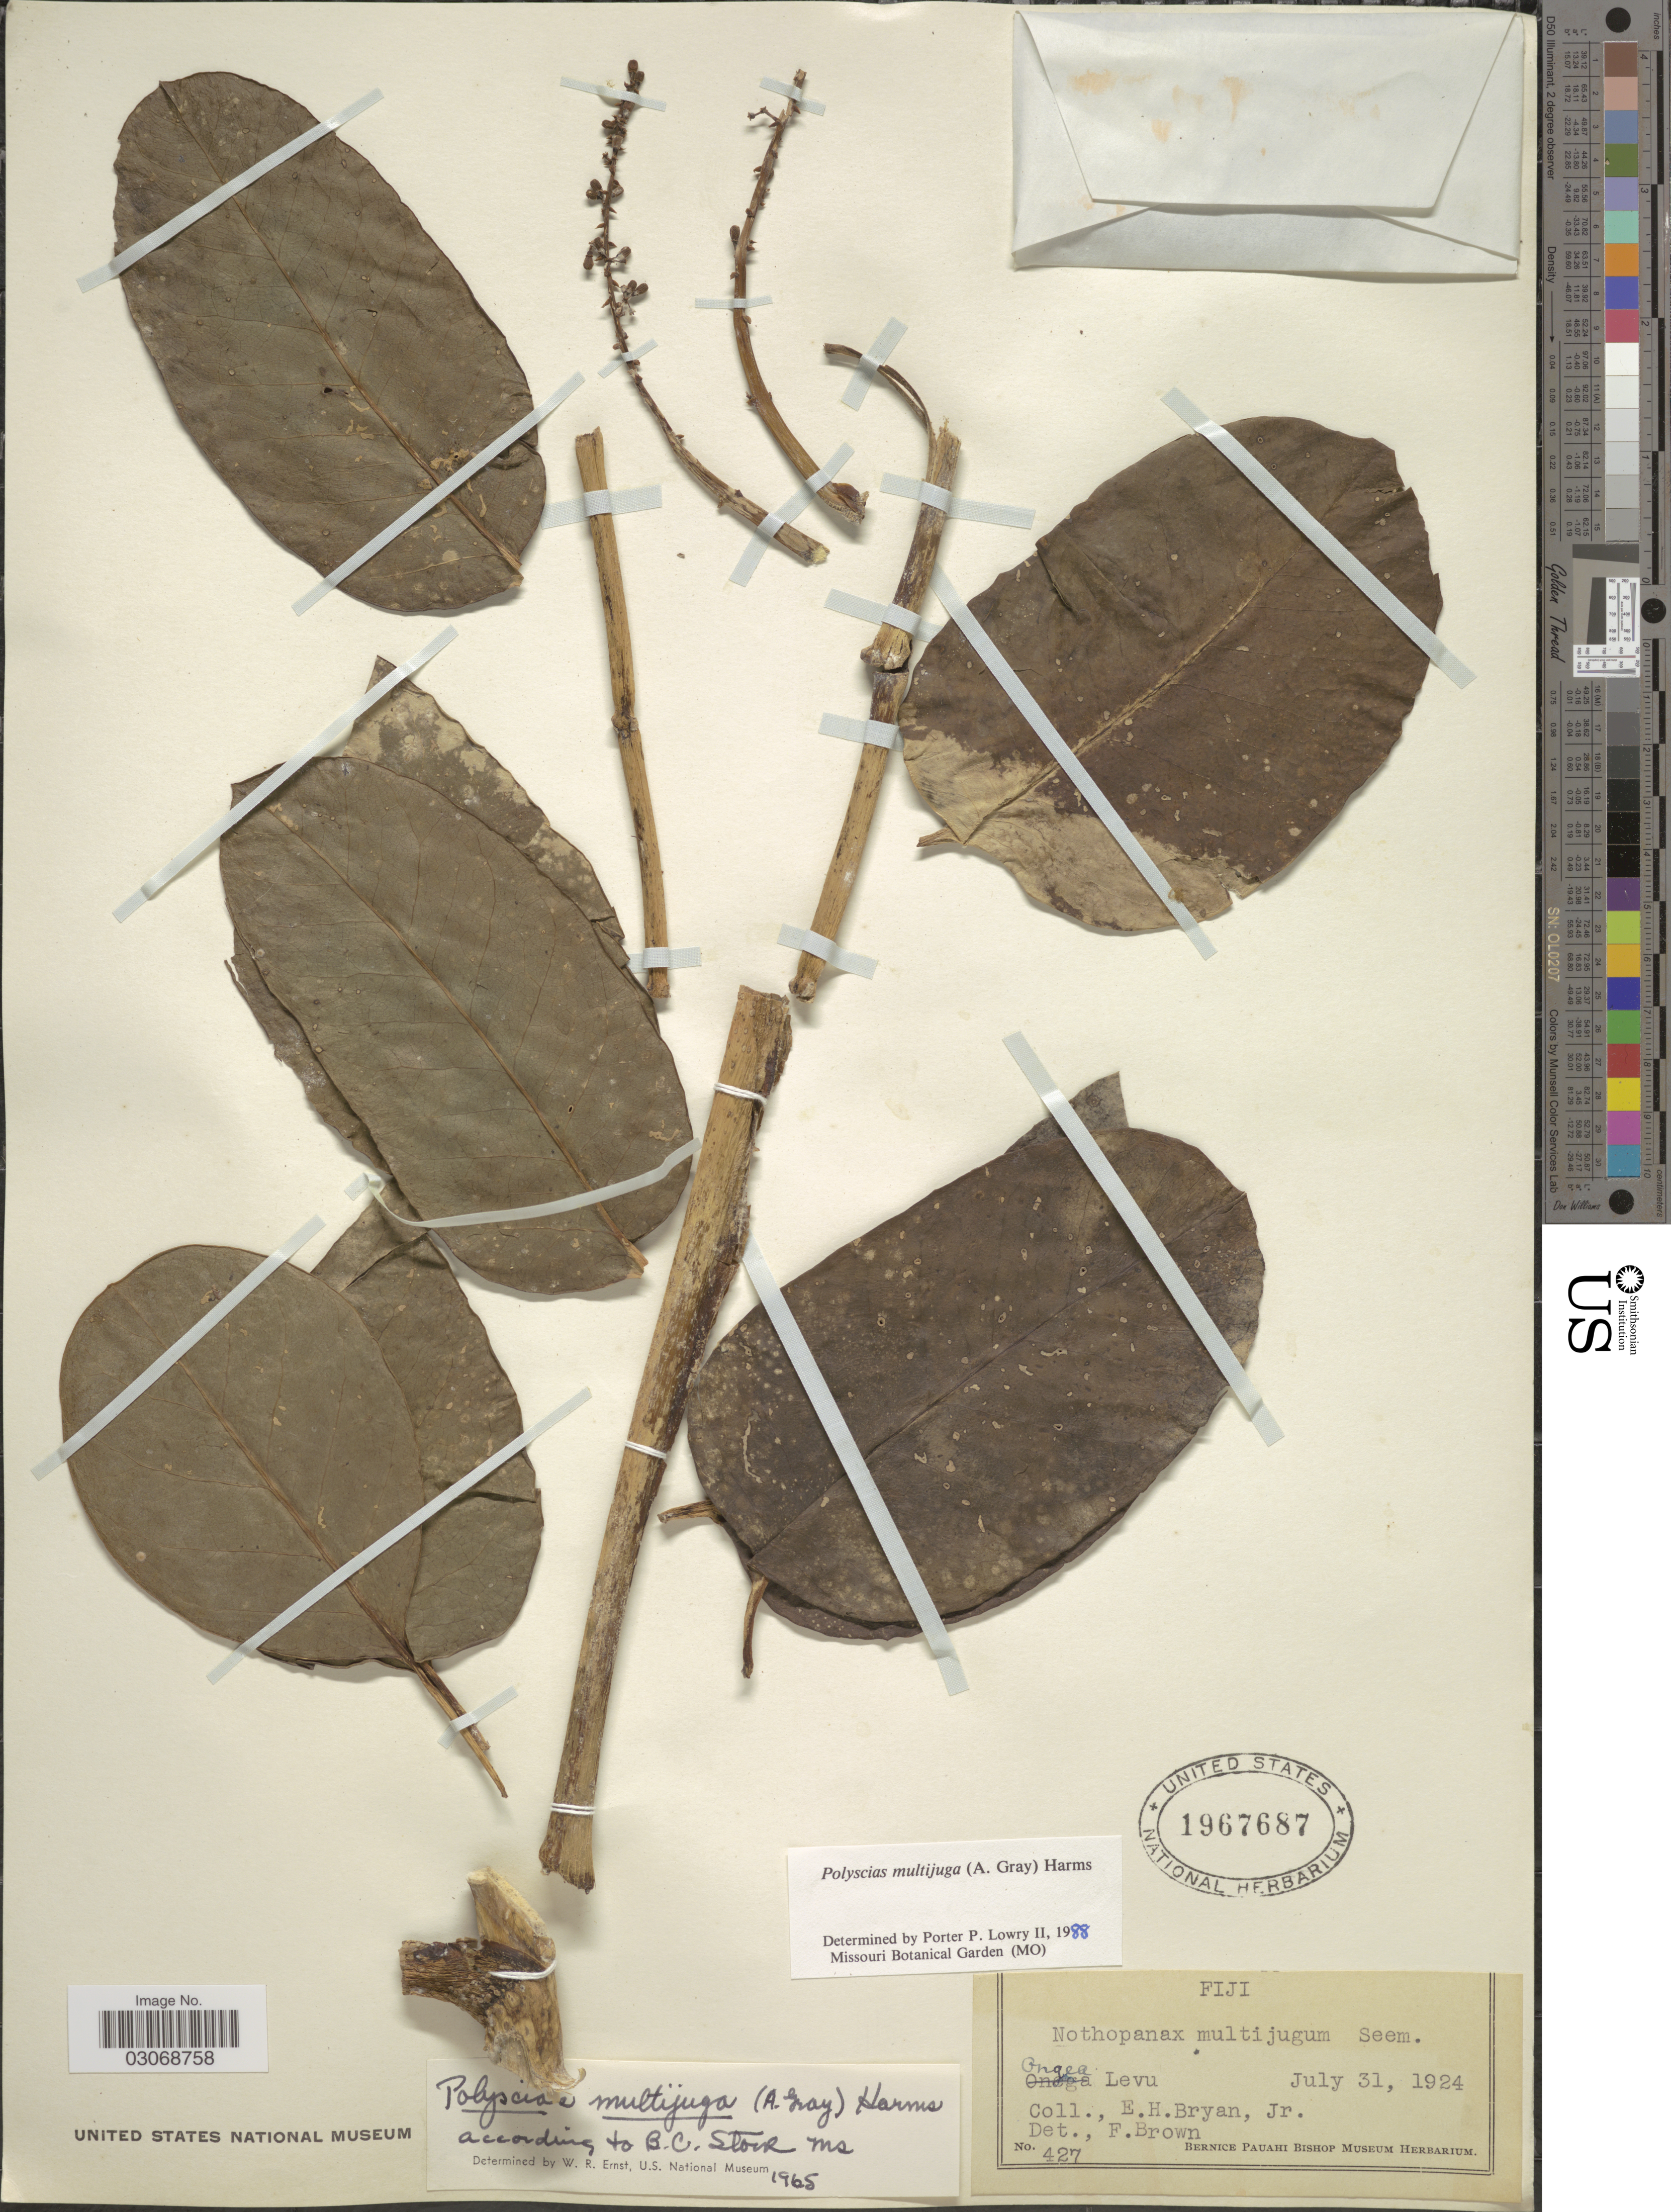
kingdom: Plantae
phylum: Tracheophyta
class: Magnoliopsida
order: Apiales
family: Araliaceae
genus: Polyscias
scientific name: Polyscias multijuga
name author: Harms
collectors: E. Bryan Jr.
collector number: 427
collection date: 1924-07-31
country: Fiji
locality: Ongea Levu.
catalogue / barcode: US 1967687